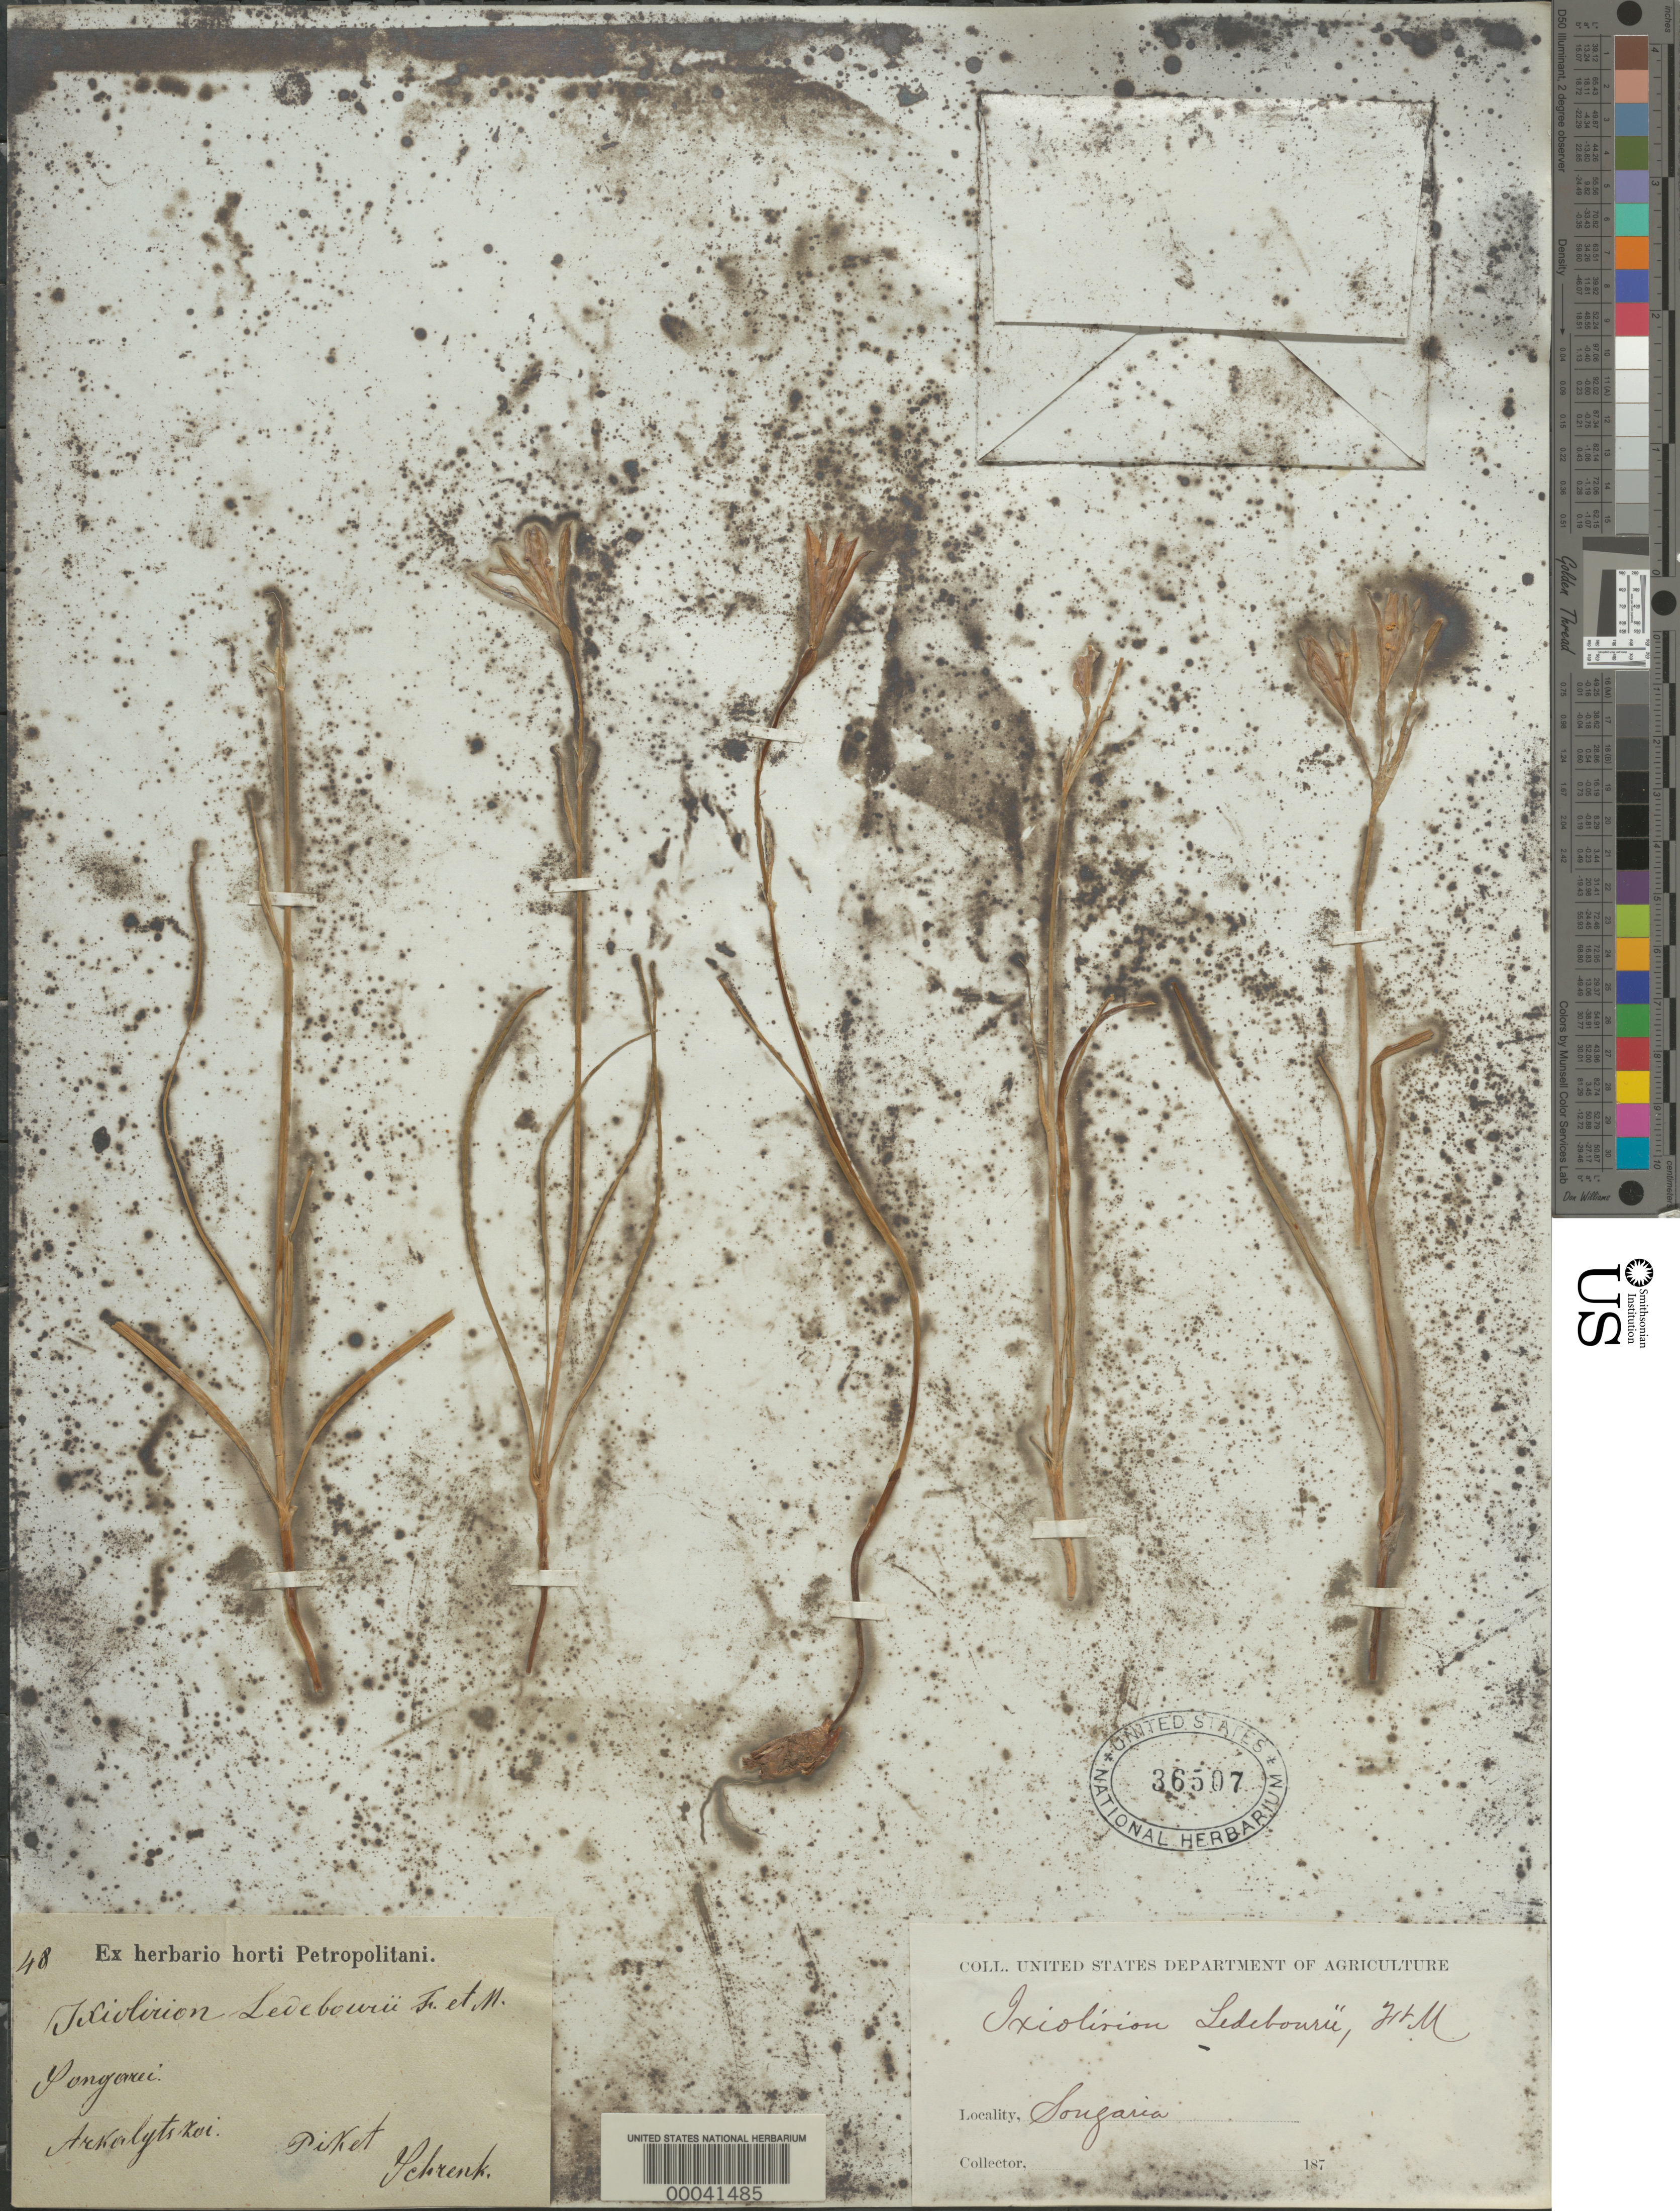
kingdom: Plantae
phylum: Tracheophyta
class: Liliopsida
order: Asparagales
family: Ixioliriaceae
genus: Ixiolirion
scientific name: Ixiolirion ledebourii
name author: Fisch. & C.A. Mey.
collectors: A. G. von Schrenk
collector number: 48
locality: Sougaria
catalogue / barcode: US 36507